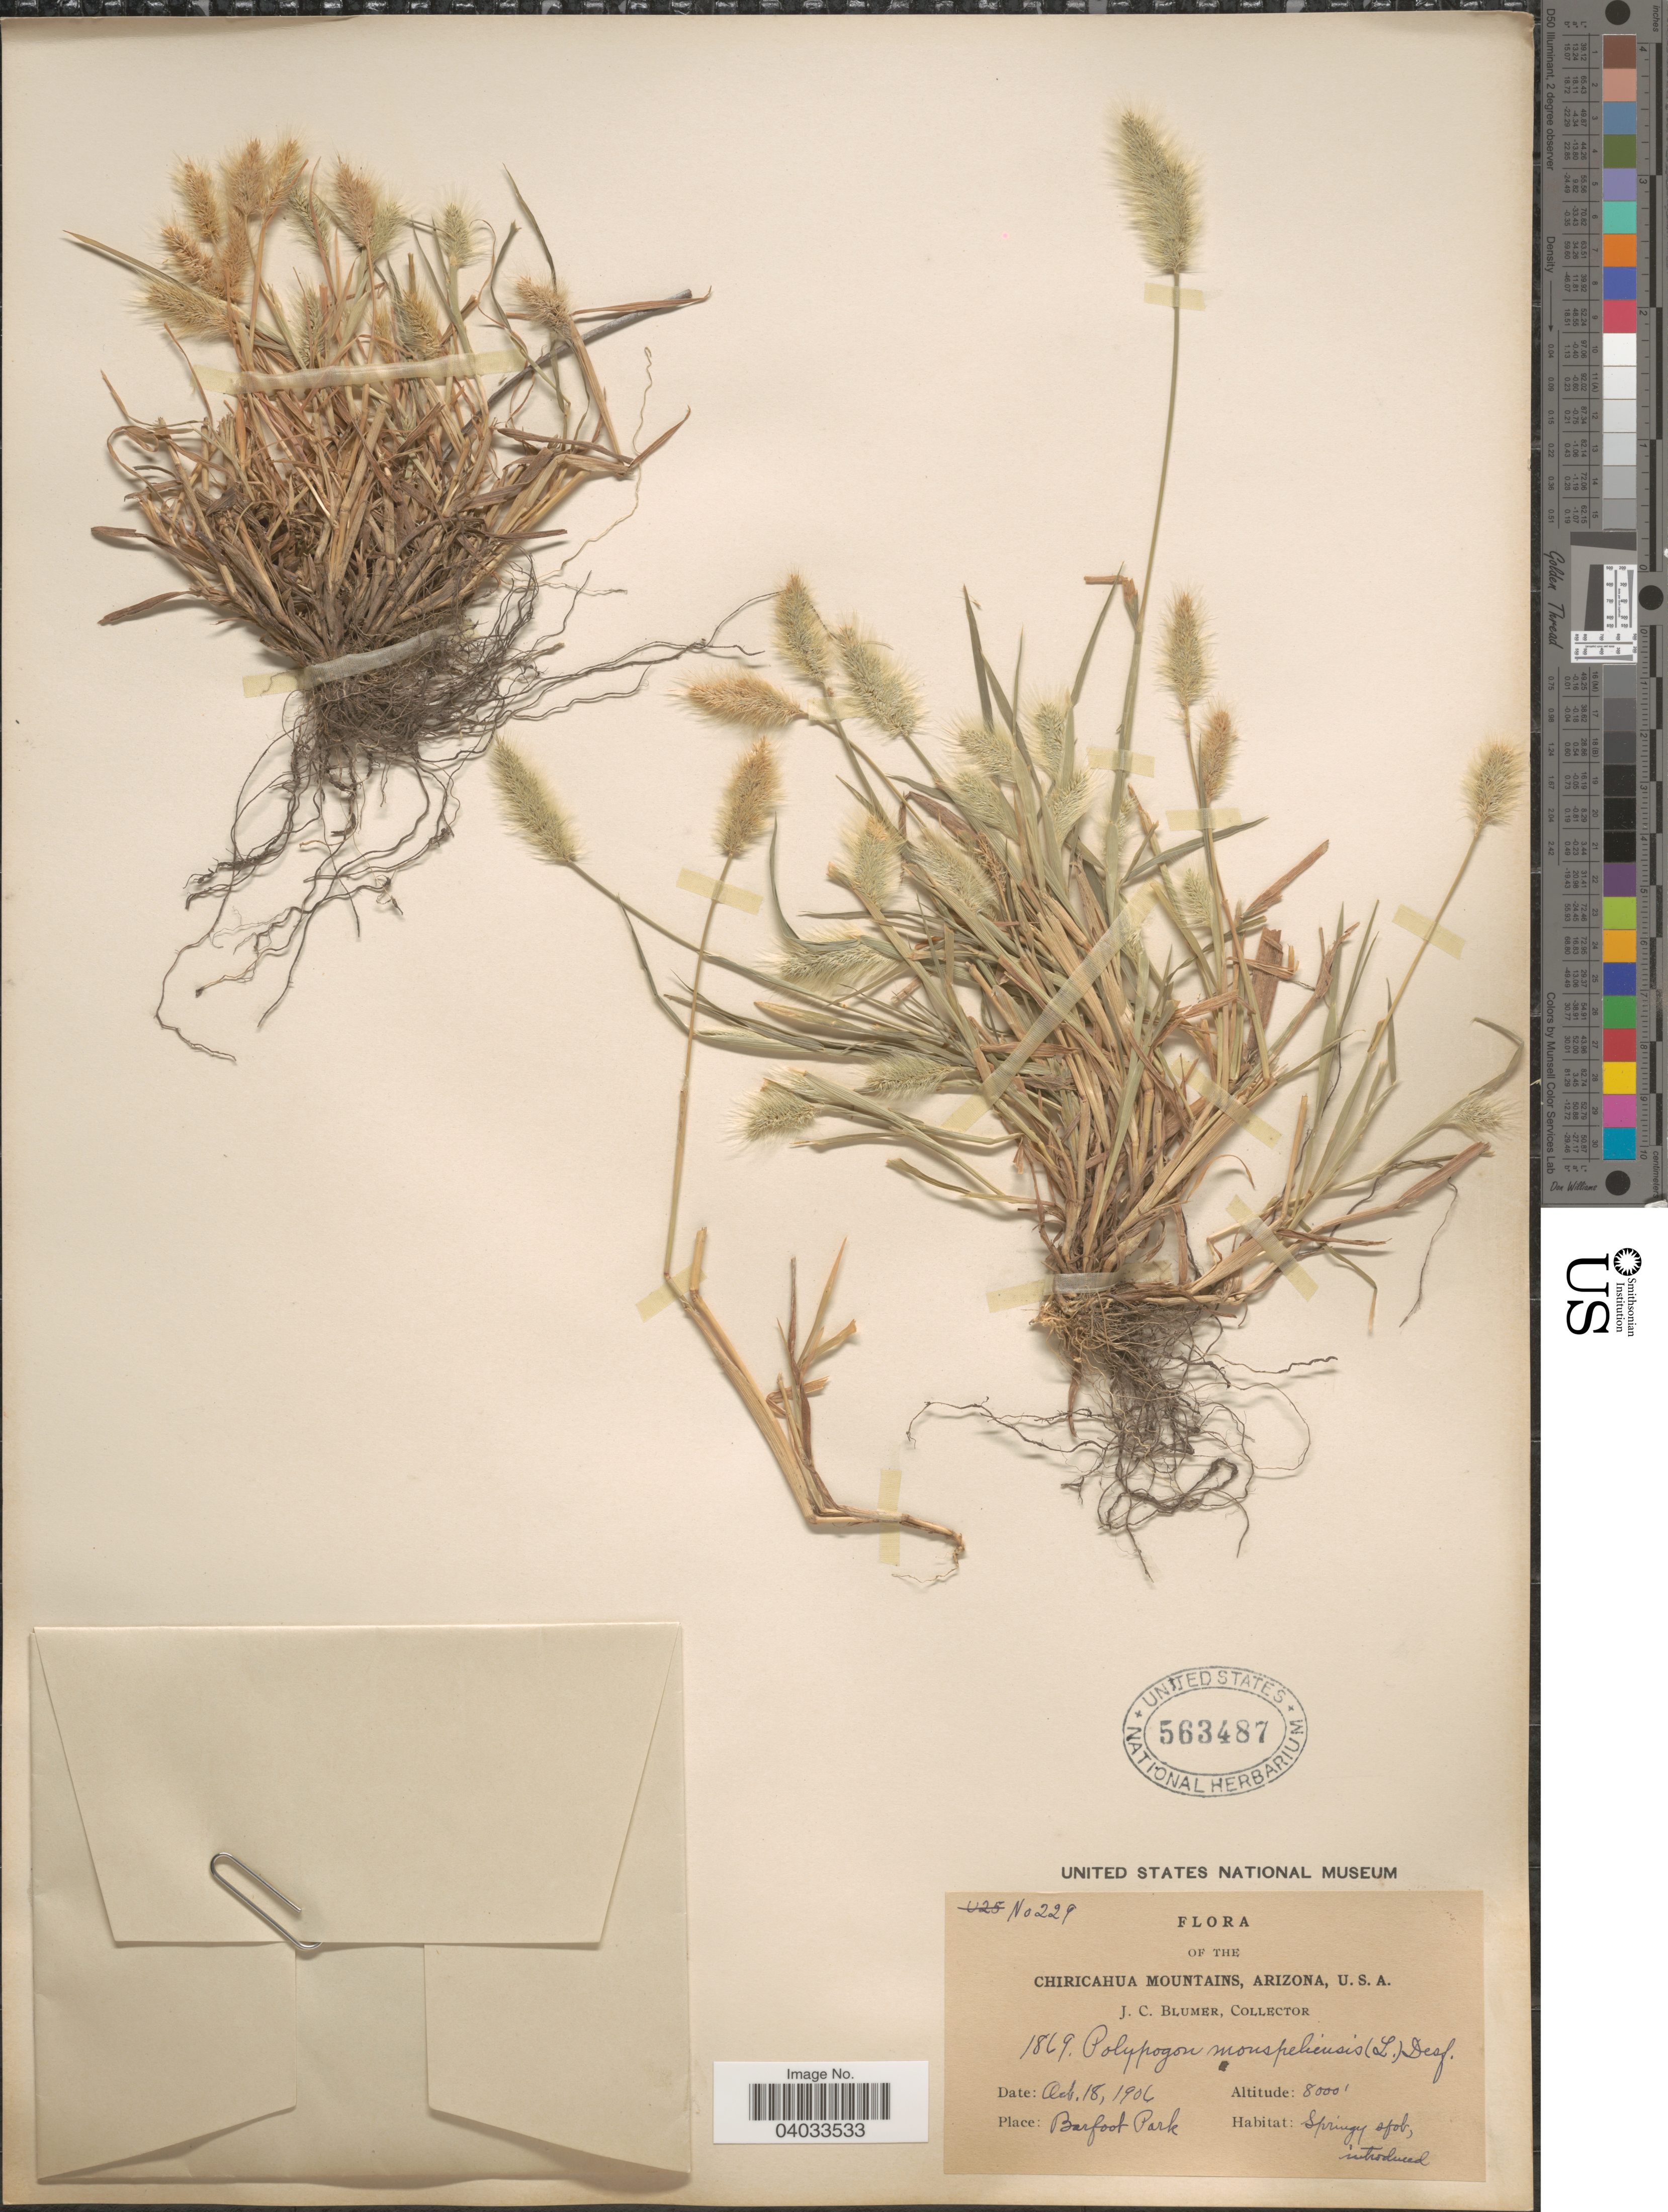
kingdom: Plantae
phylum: Tracheophyta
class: Liliopsida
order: Poales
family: Poaceae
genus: Polypogon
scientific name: Polypogon monspeliensis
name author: (L.) Desf.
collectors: J. C. Blumer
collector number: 1869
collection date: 1906-10-18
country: United States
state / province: Arizona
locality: The Chiricahua Mountains. Barfoot Park.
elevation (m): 2438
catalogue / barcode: US 563487